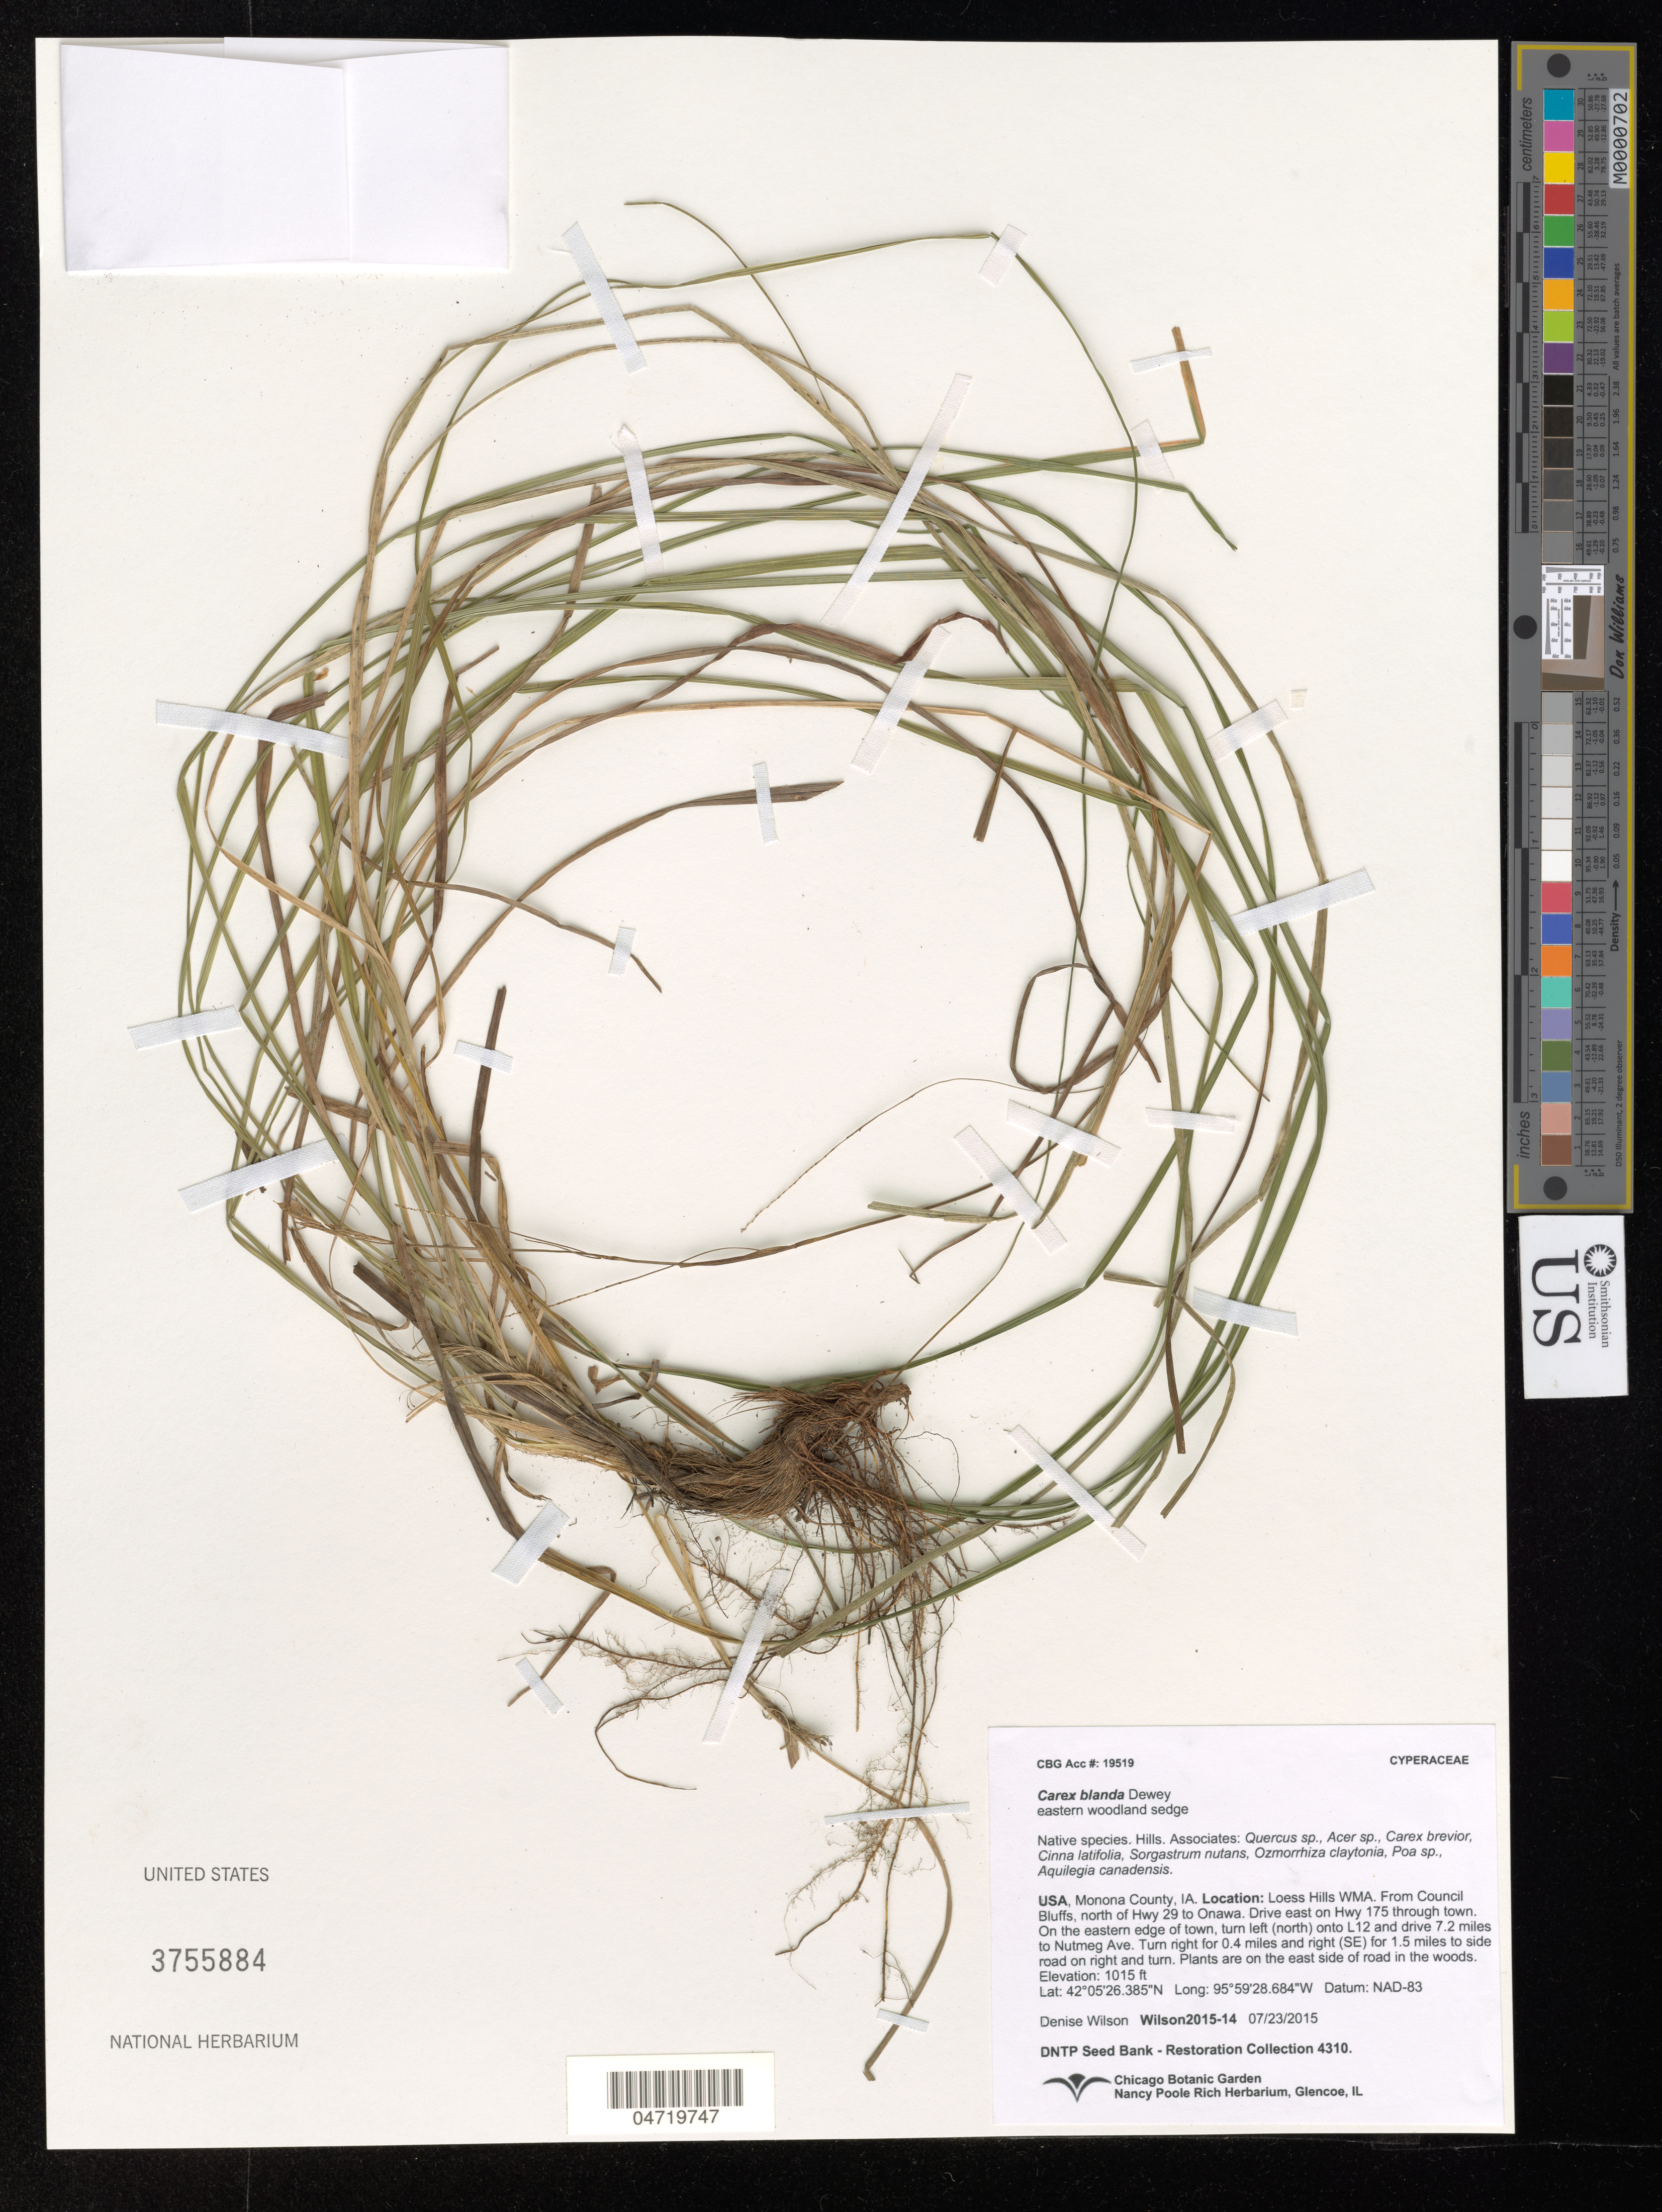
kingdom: Plantae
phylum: Tracheophyta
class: Liliopsida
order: Poales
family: Cyperaceae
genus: Carex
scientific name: Carex blanda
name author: Dewey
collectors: D. Wilson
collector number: Wilson2015-14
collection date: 2015-07-23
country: United States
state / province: Iowa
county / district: Monona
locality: Loess Hills WMA. From Council Bluffs on Hwy 29 to Onawa. E on Hwy 175 through town. On eastern edge of town, left, N onto L12, 7.2 miles to Nutmeg Ave. Right for 0.4 mile and righ (SE) for 1.5 miles to side road, turn right. Plants on east side of road in woods.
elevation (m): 309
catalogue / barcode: US 3755884